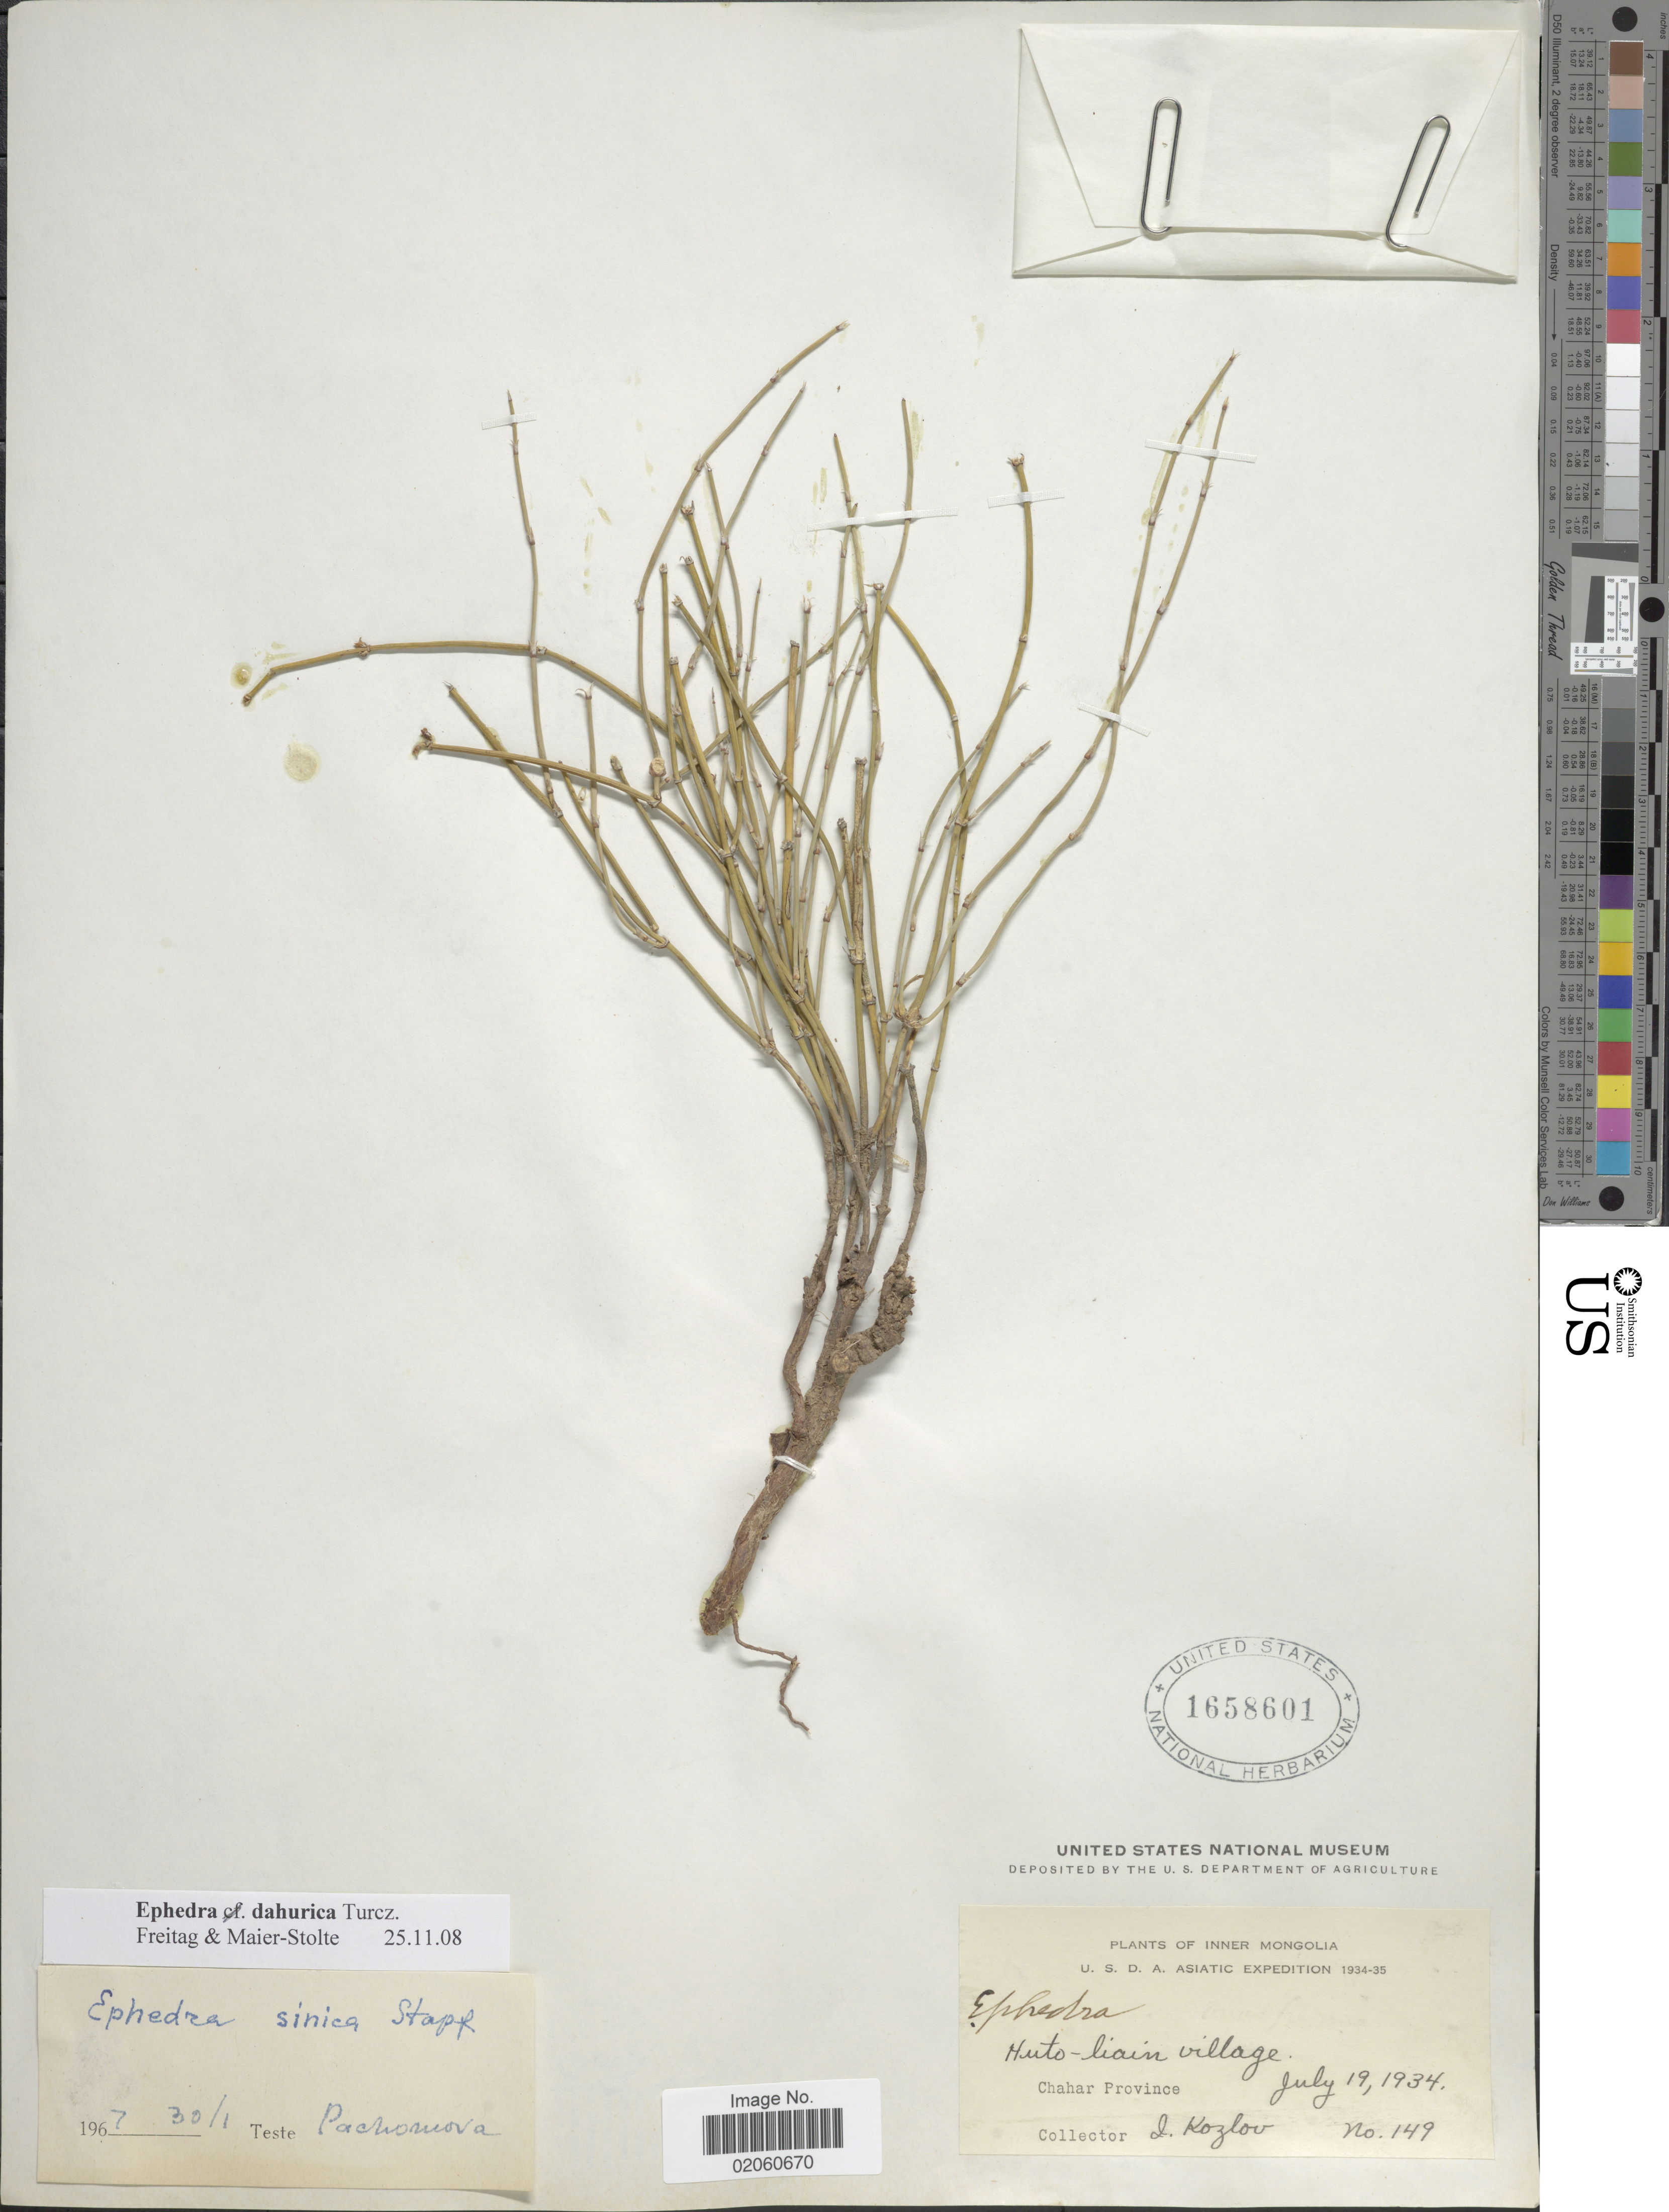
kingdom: Plantae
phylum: Tracheophyta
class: Gnetopsida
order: Ephedrales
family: Ephedraceae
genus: Ephedra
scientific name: Ephedra dahurica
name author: Turcz.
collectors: I. Kozlov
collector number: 149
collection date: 1934-07-19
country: China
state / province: Nei Monggol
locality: Inner Mongolia, Muto-liain village, Chahar Province.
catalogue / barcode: US 1658601